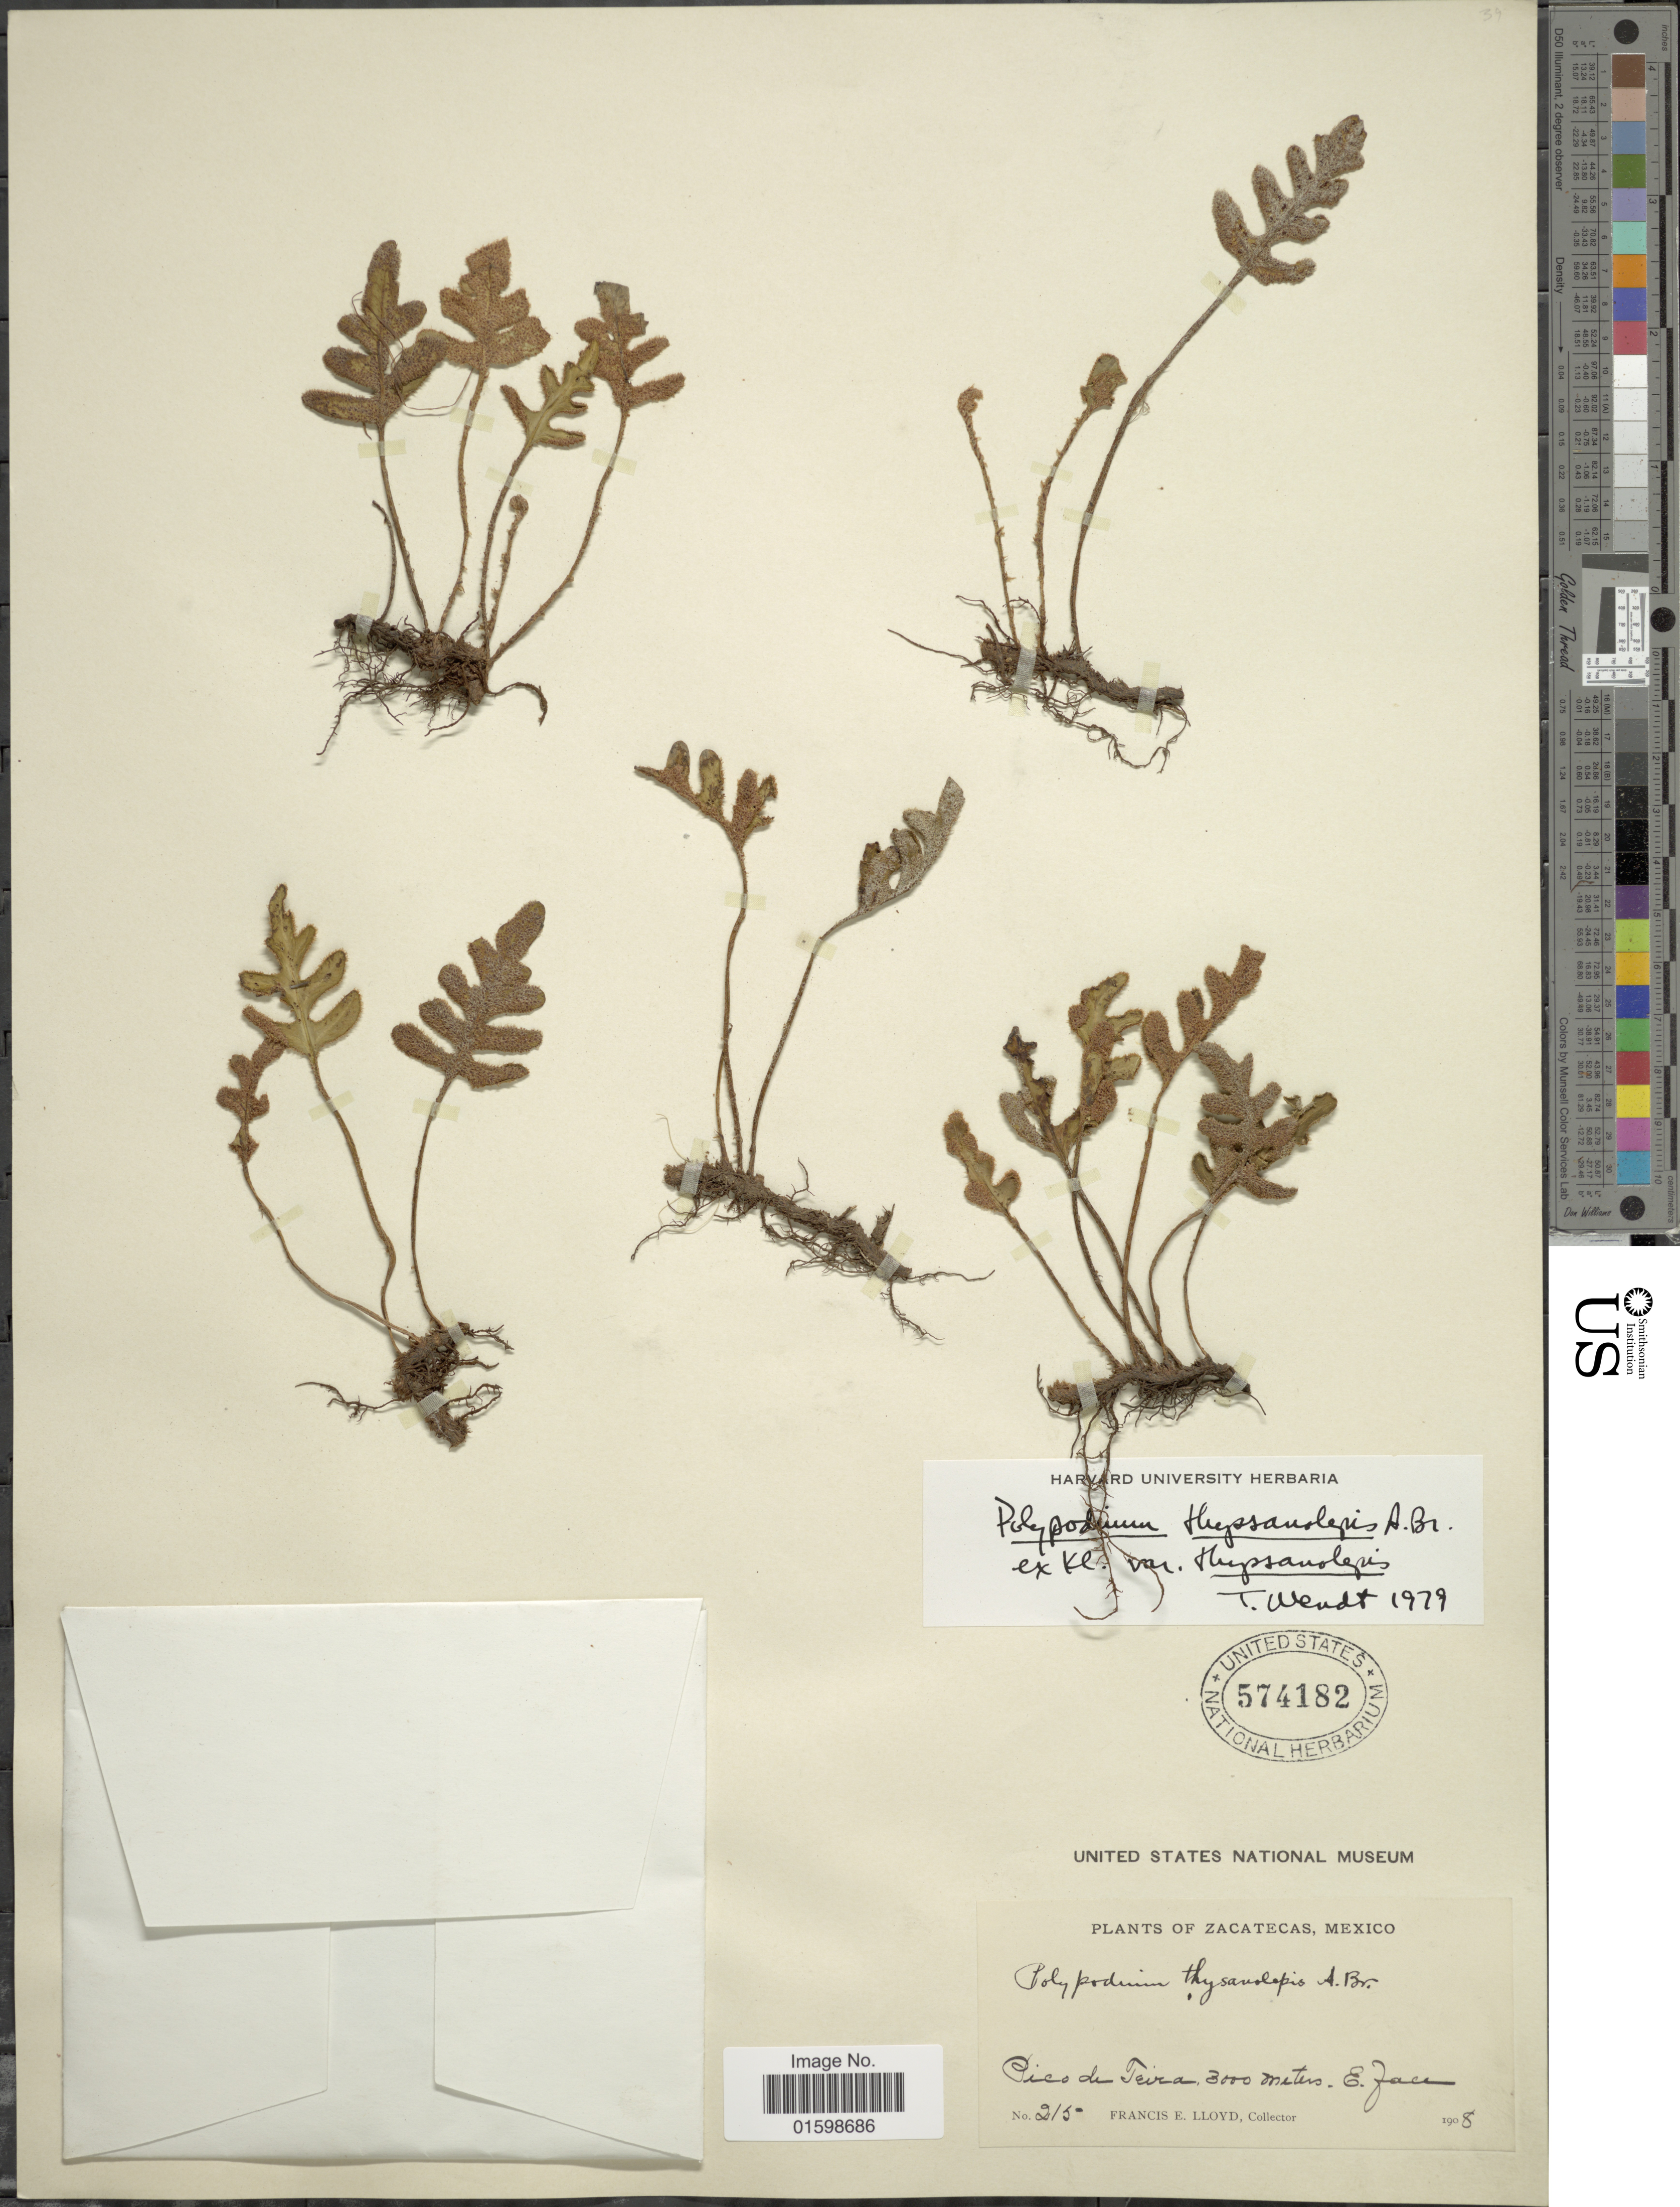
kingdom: Plantae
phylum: Tracheophyta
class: Polypodiopsida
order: Polypodiales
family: Polypodiaceae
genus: Pleopeltis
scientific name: Pleopeltis thyssanolepis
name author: (A. Braun ex Klotzsch) E.G. Andrews & Windham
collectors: Lloyd, C. E.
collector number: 215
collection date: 1908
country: Mexico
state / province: Zacatecas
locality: Pico de Teira, E. Face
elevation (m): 3000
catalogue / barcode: US 574182